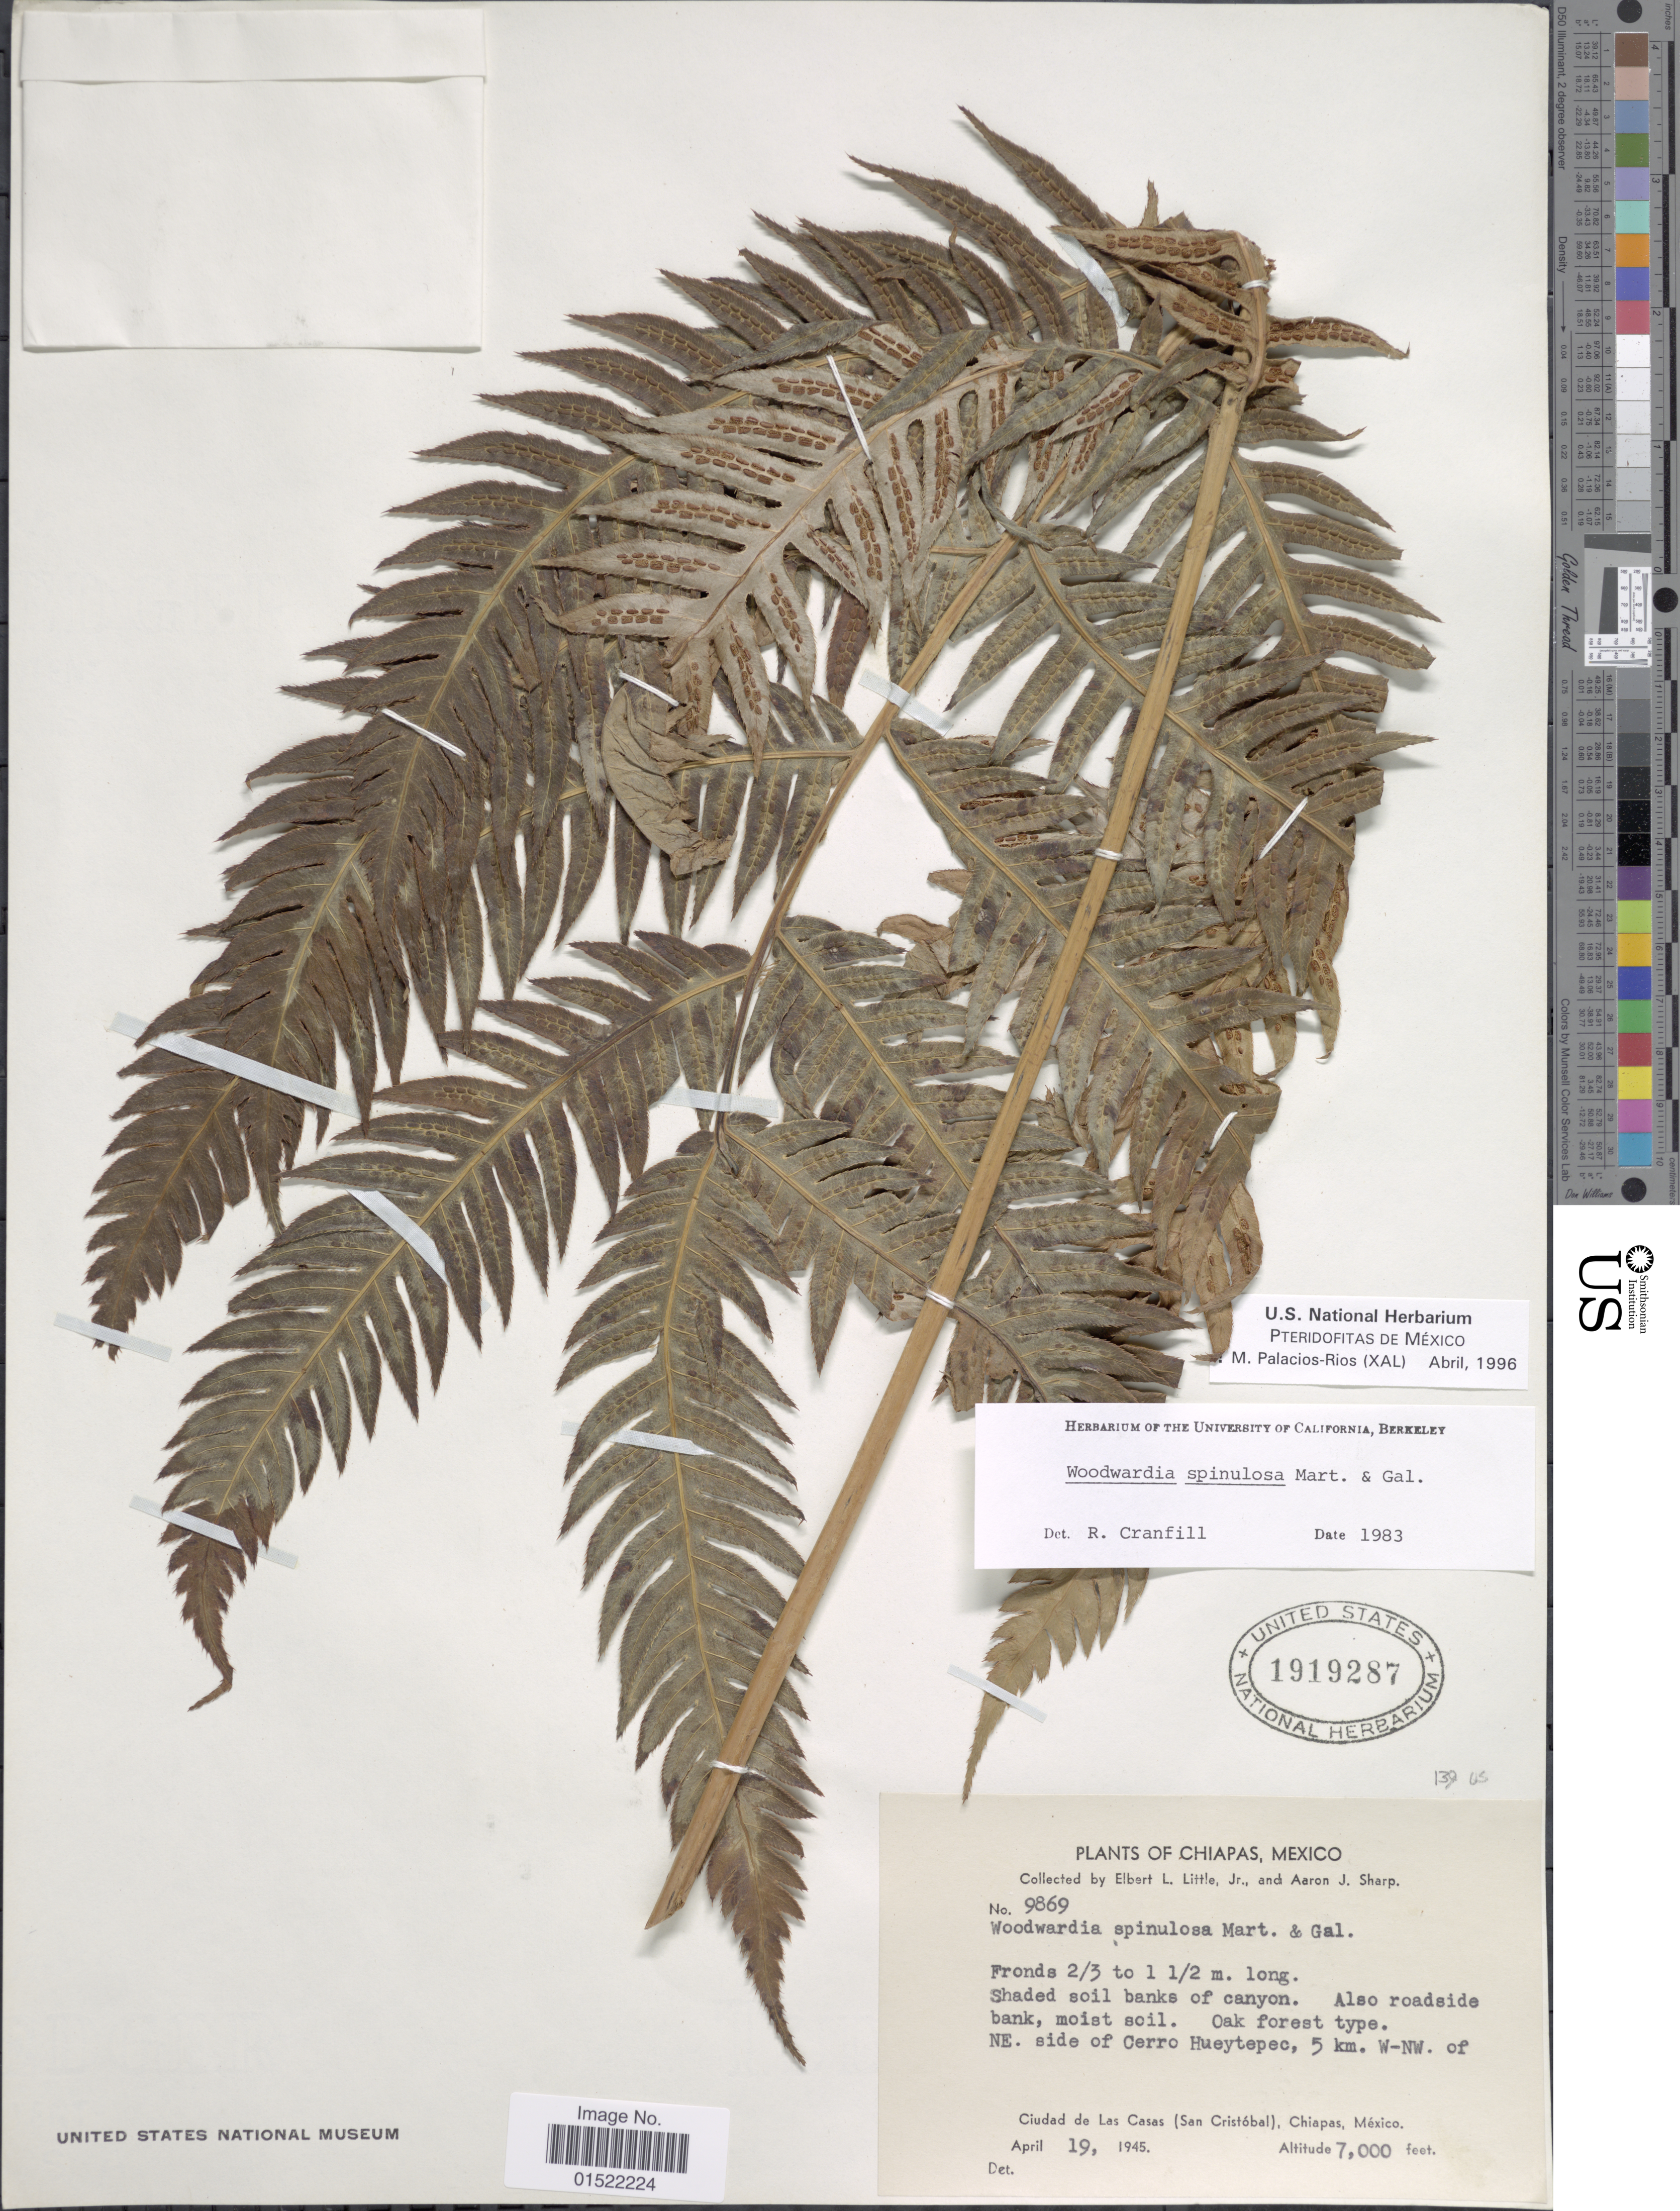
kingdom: Plantae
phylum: Tracheophyta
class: Polypodiopsida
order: Polypodiales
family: Blechnaceae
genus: Woodwardia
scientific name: Woodwardia spinulosa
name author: M. Martens & Galeotti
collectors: E. L. Little & Mrs A. J. Sharp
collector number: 9869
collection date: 1945-04-19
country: Mexico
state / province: Chiapas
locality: NE. side of Cerro Hueytepec, 5 km. W-NW. of, Ciudad de Las Casas ( San Cristobal), Chiapas, Mexico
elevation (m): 2134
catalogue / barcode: US 1919287